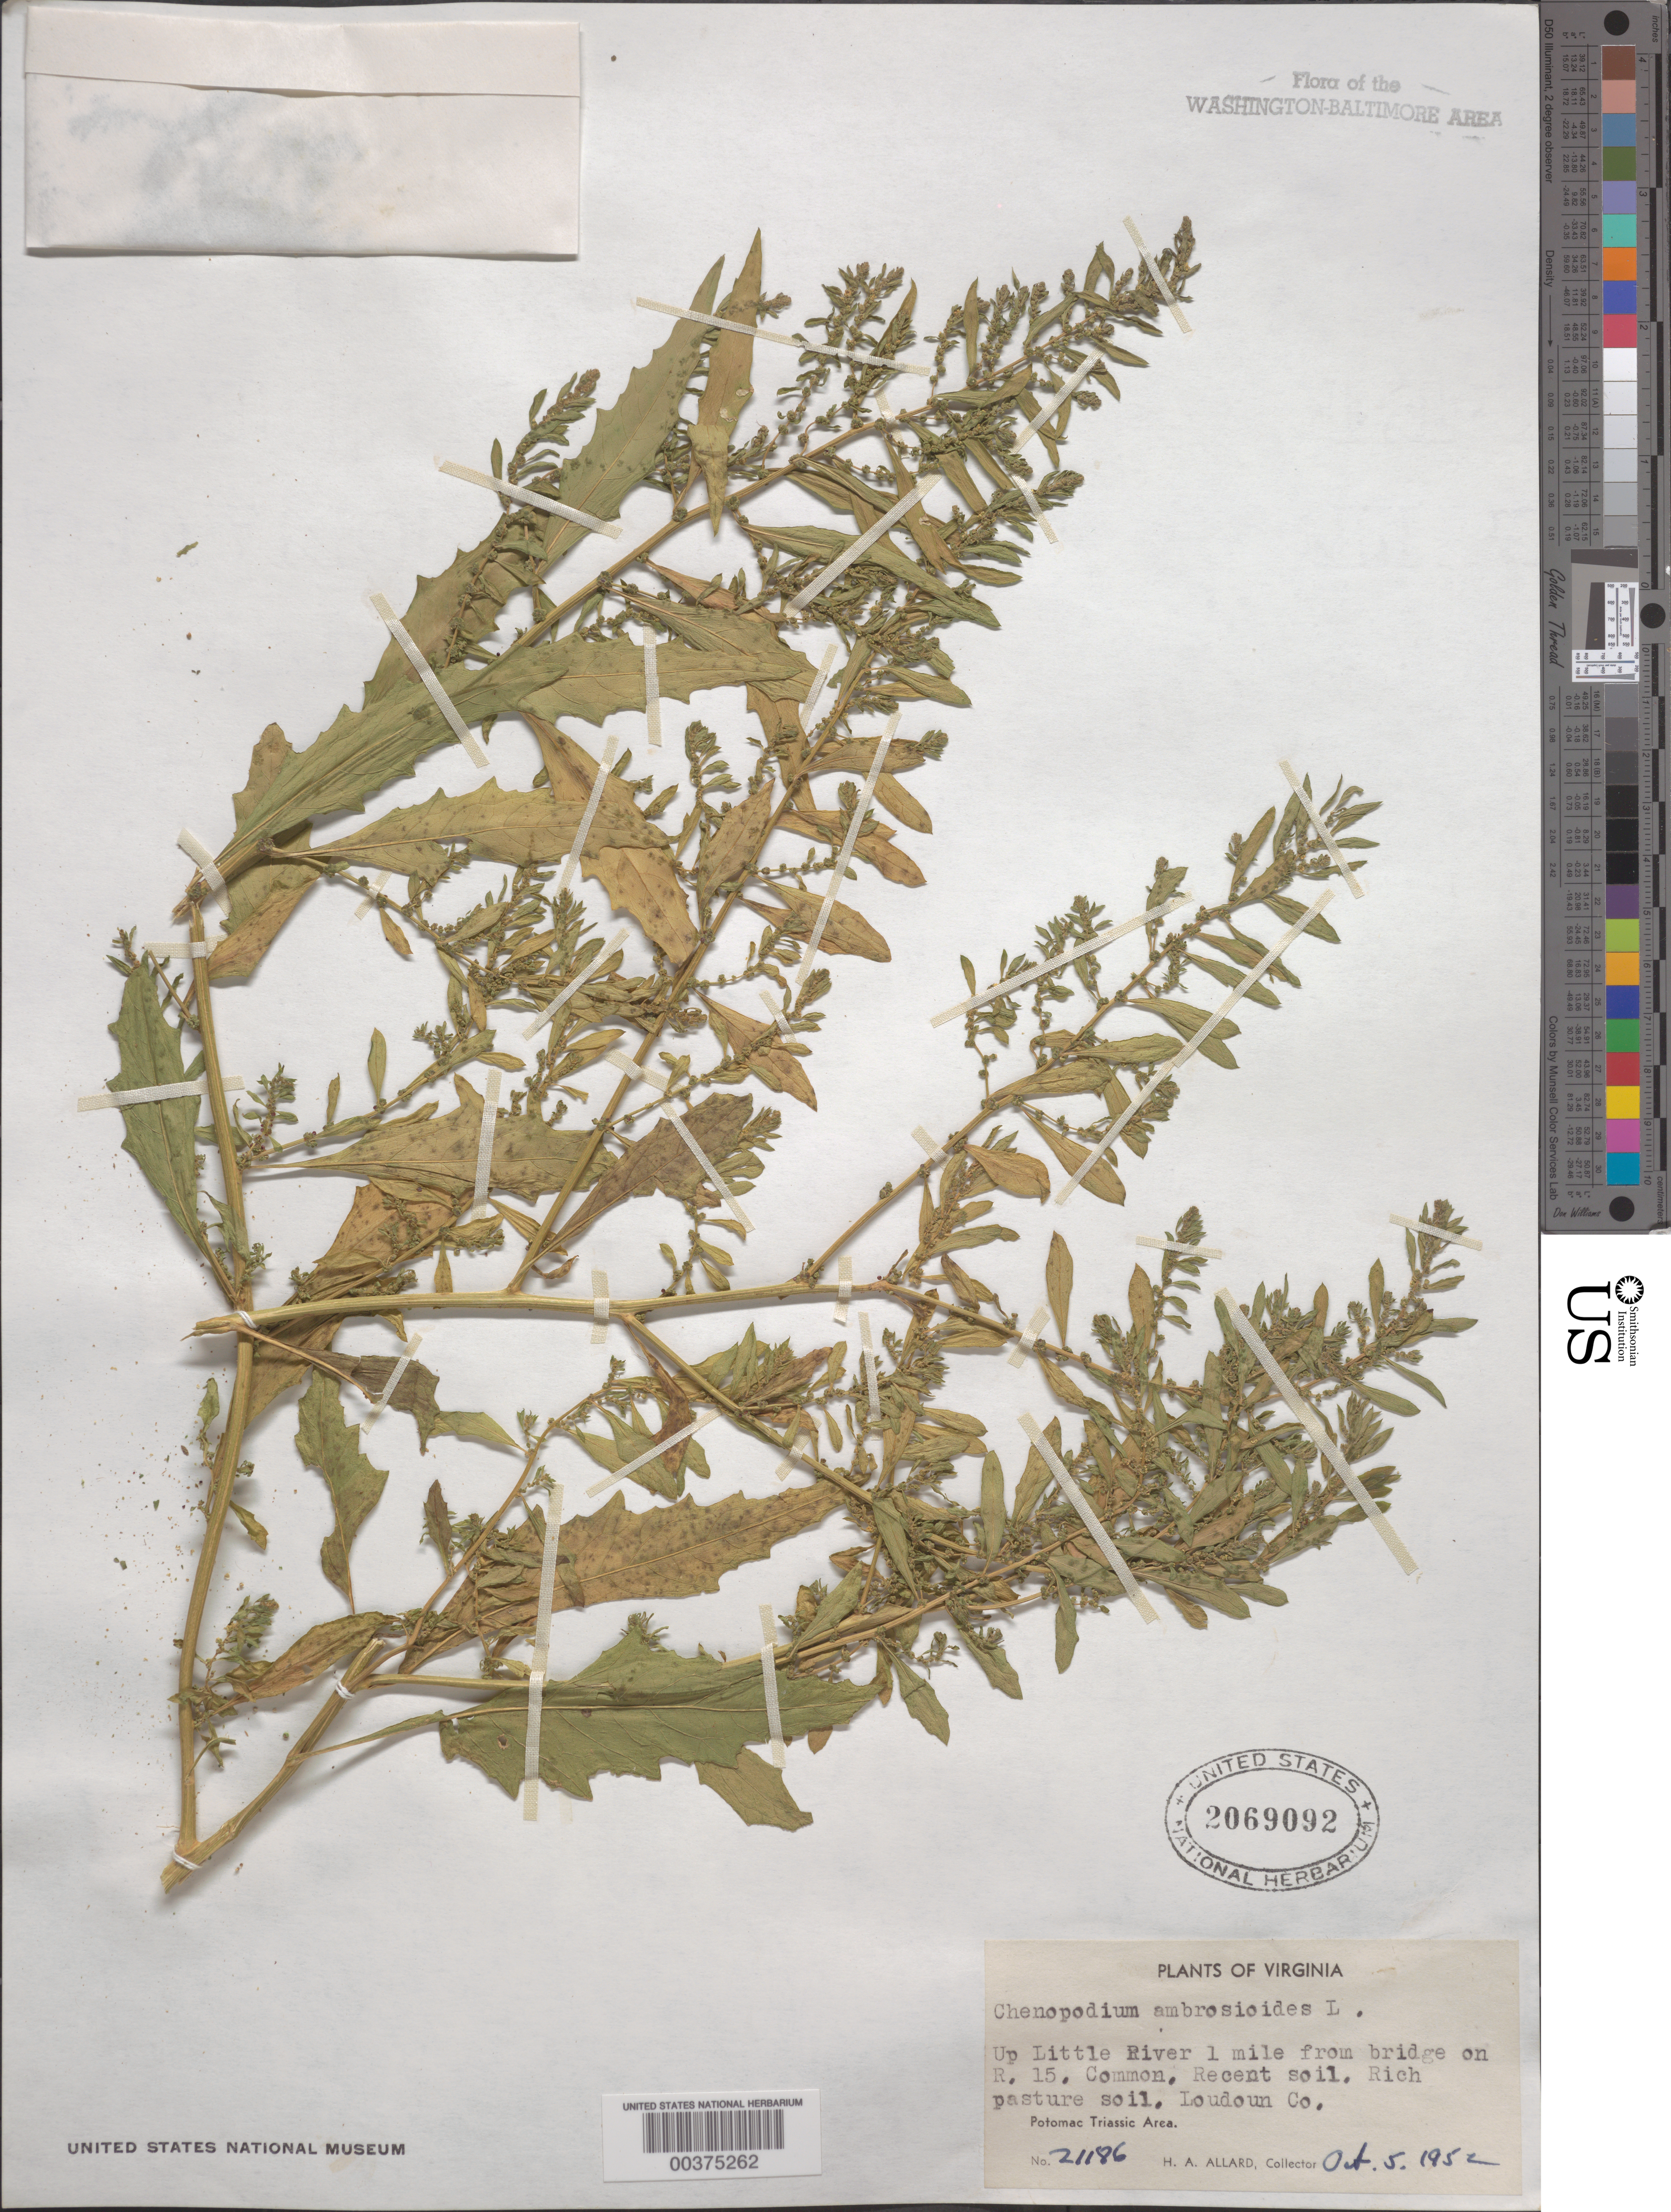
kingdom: Plantae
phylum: Tracheophyta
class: Magnoliopsida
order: Caryophyllales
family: Amaranthaceae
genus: Chenopodium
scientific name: Chenopodium ambrosioides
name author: L.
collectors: H. A. Allard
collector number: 21186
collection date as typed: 05 Oct 1952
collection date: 1952-10-05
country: United States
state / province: Virginia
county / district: Loudoun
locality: Upstream from Route 15 on Little River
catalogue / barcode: US 2069092